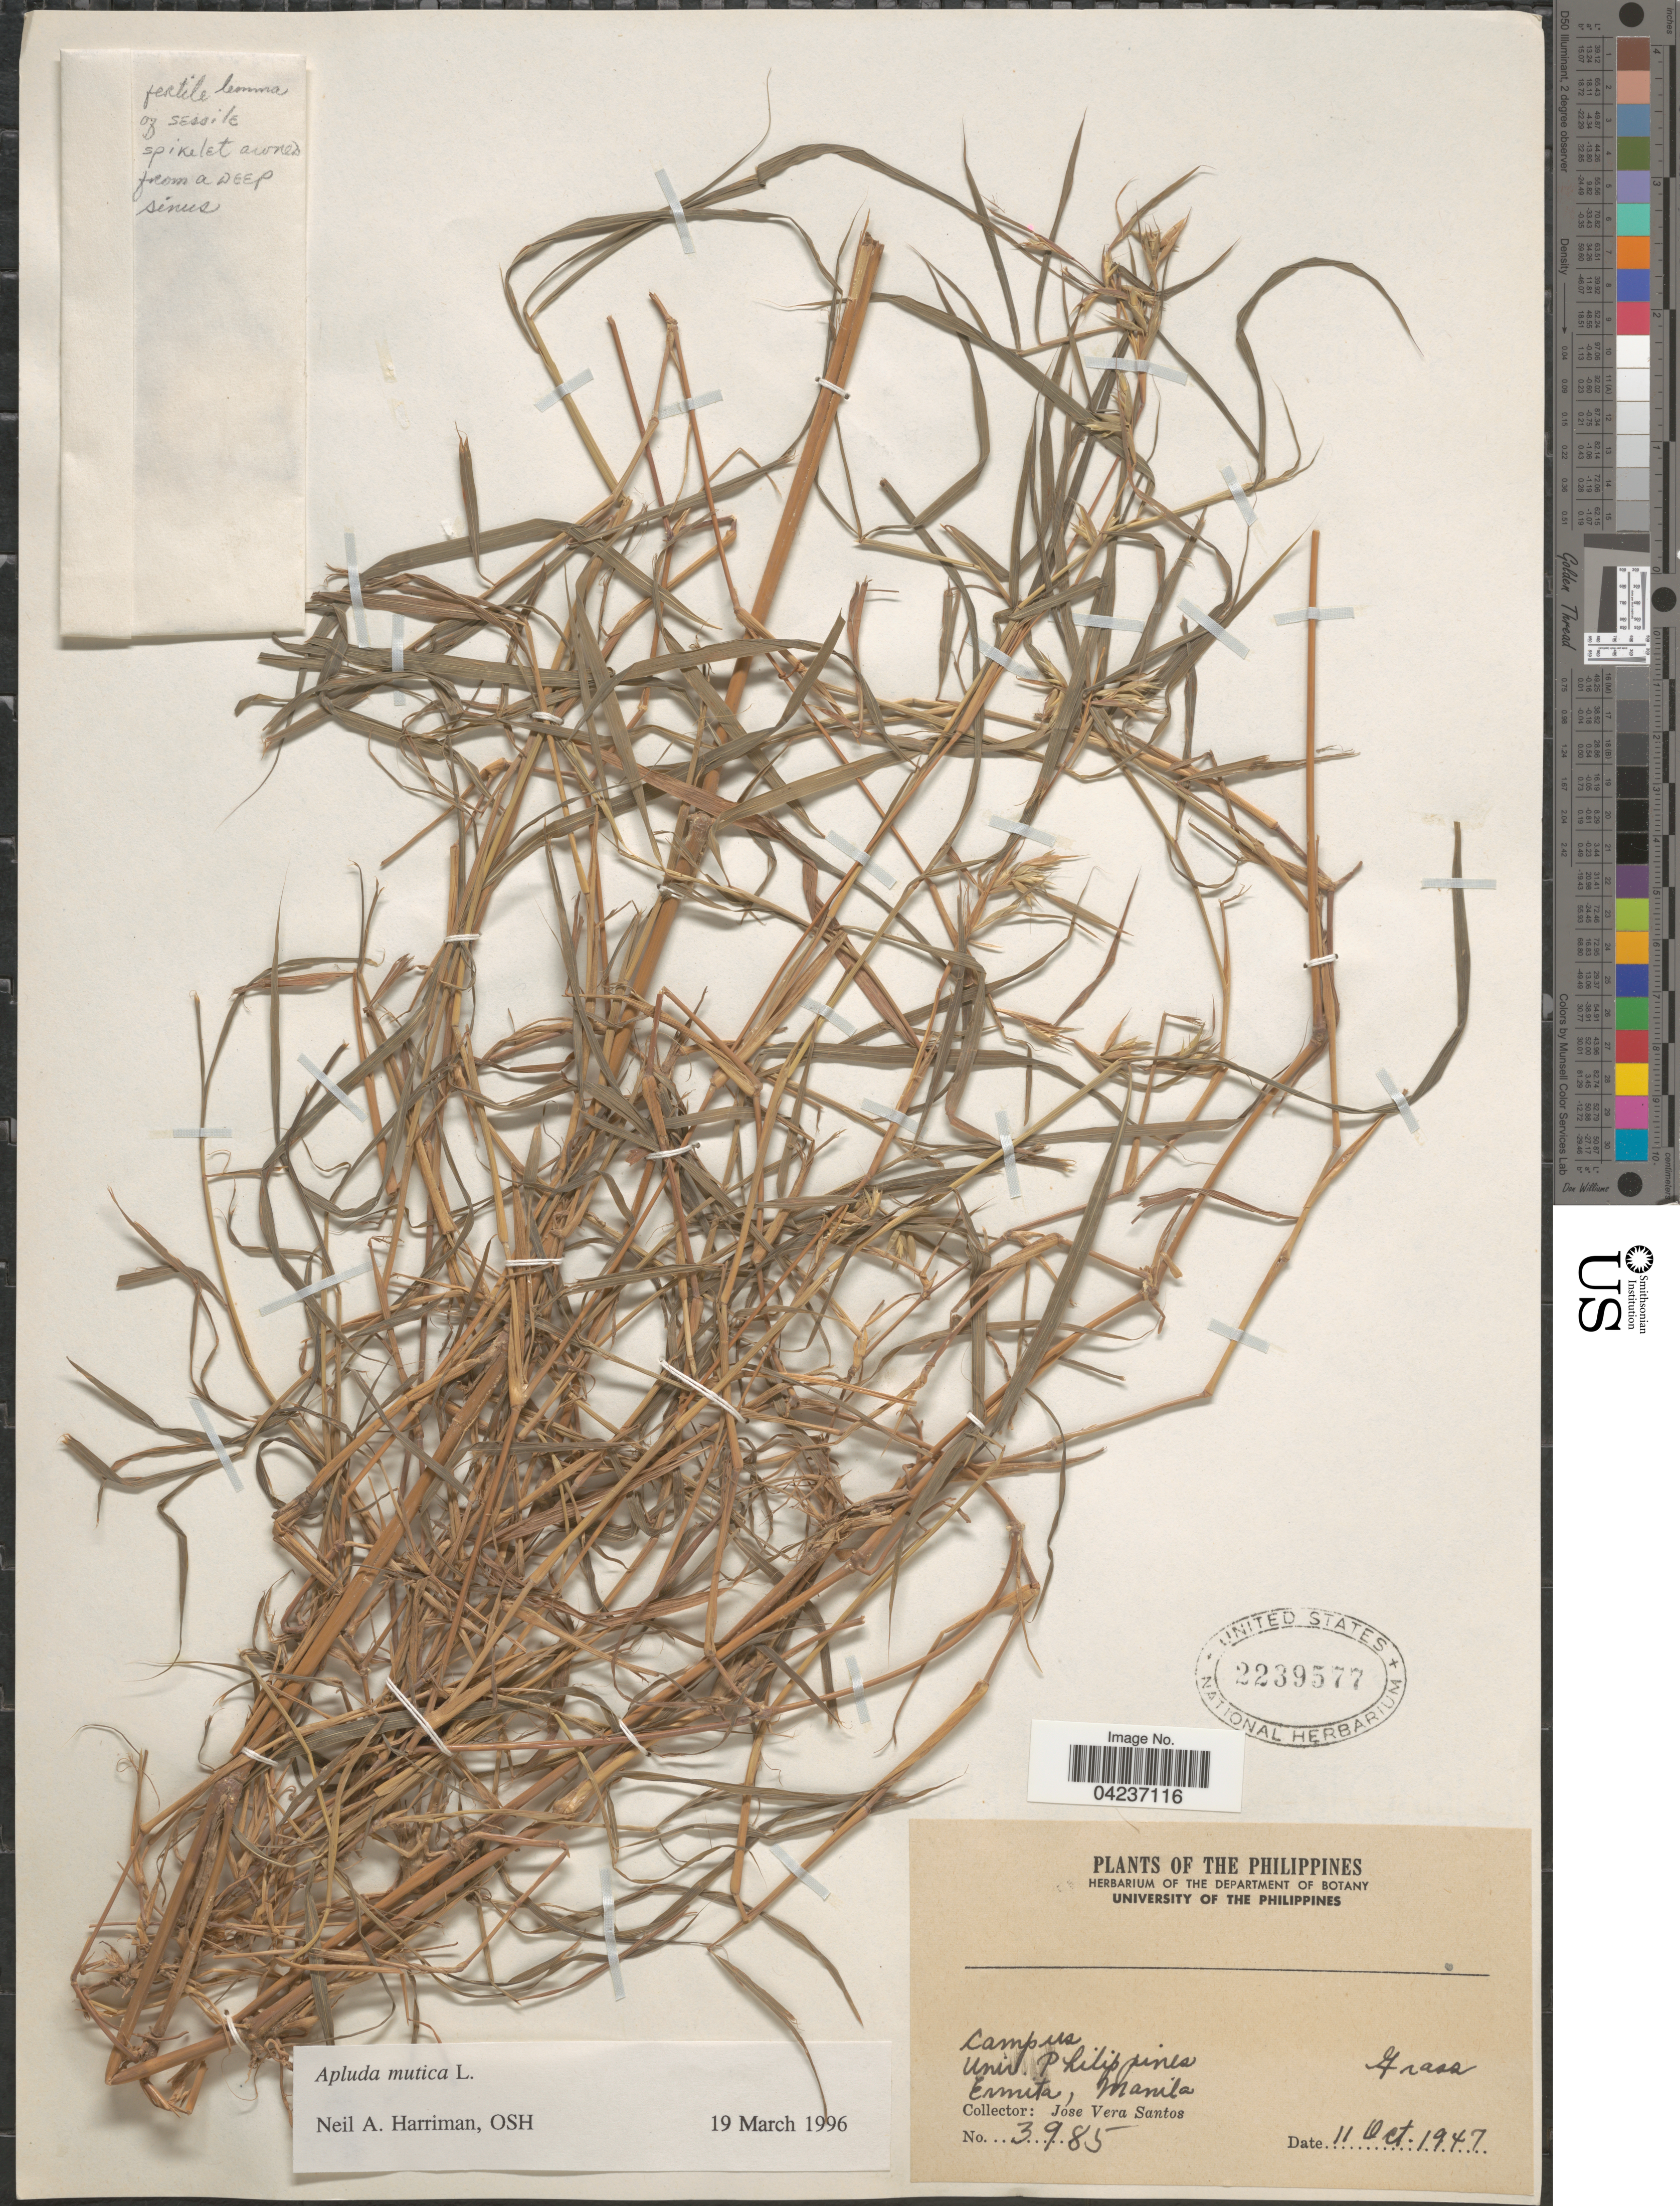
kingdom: Plantae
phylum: Tracheophyta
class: Liliopsida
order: Poales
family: Poaceae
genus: Apluda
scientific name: Apluda mutica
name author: L.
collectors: J. Santos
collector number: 3985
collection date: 1947-10-11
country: Philippines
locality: Campers. Univ. Philippines. Ermita, Manila.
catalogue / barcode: US 2239577